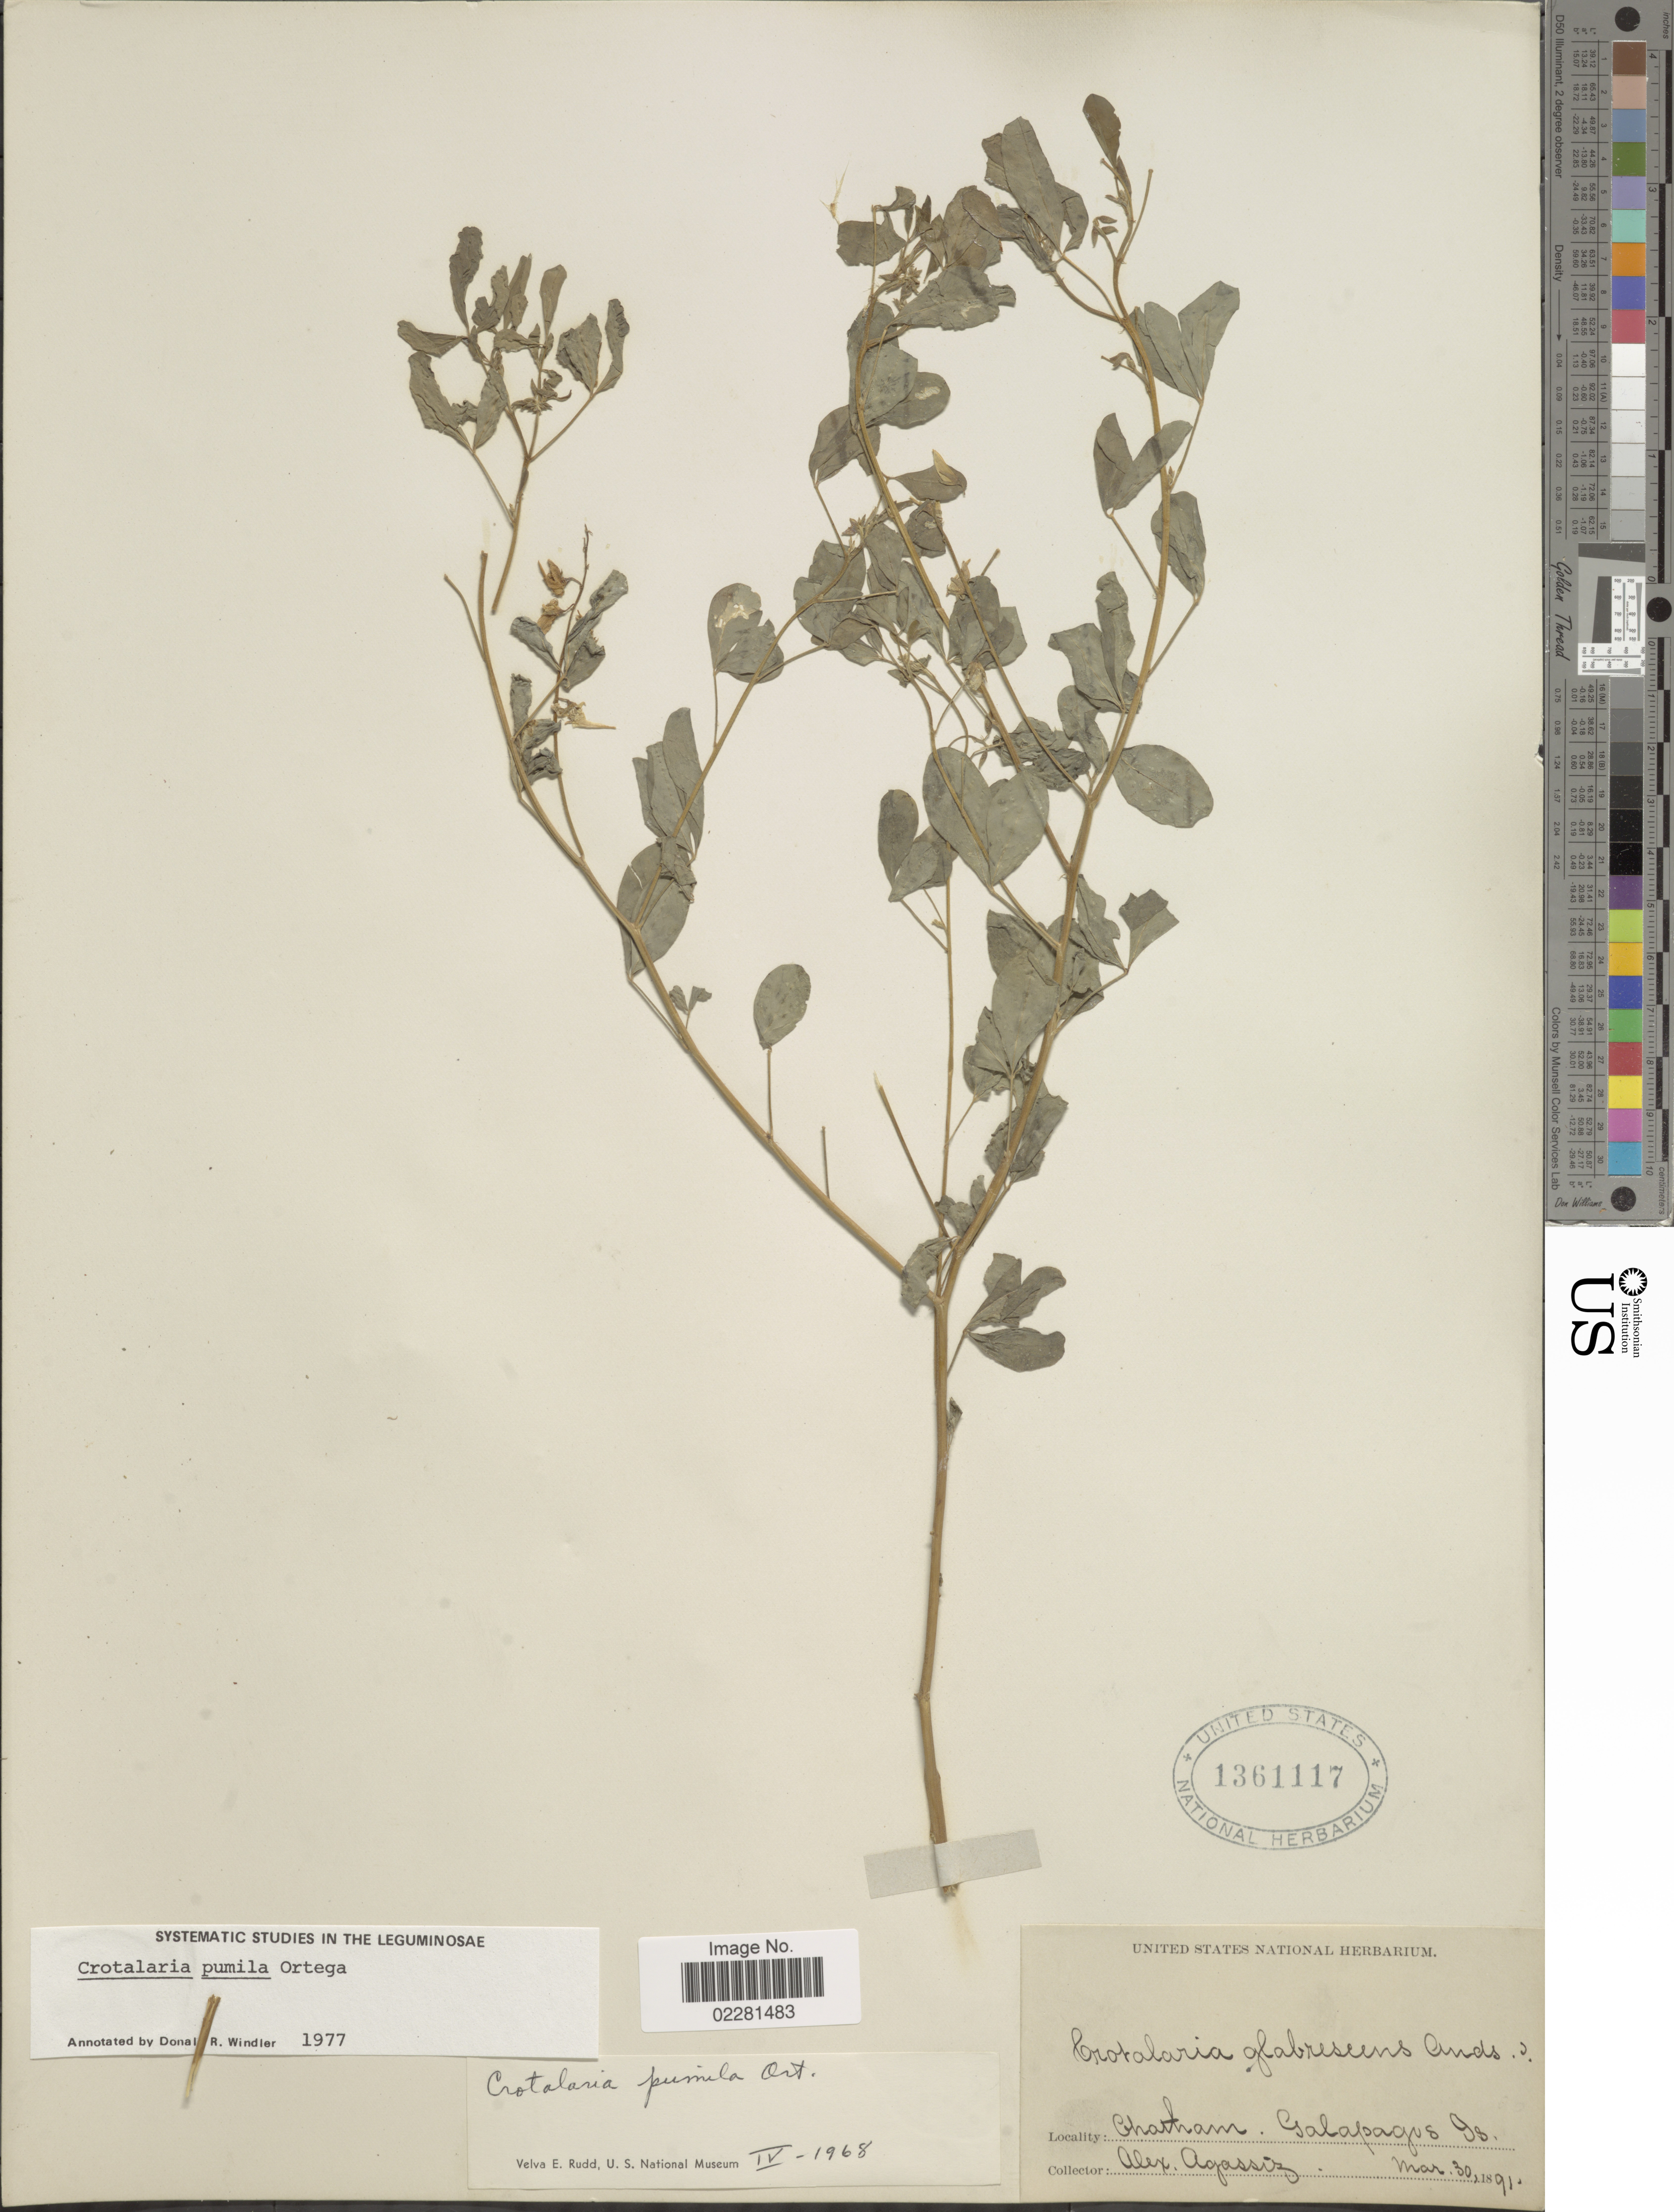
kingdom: Plantae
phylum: Tracheophyta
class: Magnoliopsida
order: Fabales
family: Fabaceae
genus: Crotalaria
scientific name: Crotalaria pumila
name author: Ortega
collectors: A. E. Agassiz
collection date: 1891-03-30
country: Ecuador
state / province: Colón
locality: Chatham, Galapagos Is.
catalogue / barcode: US 1361117